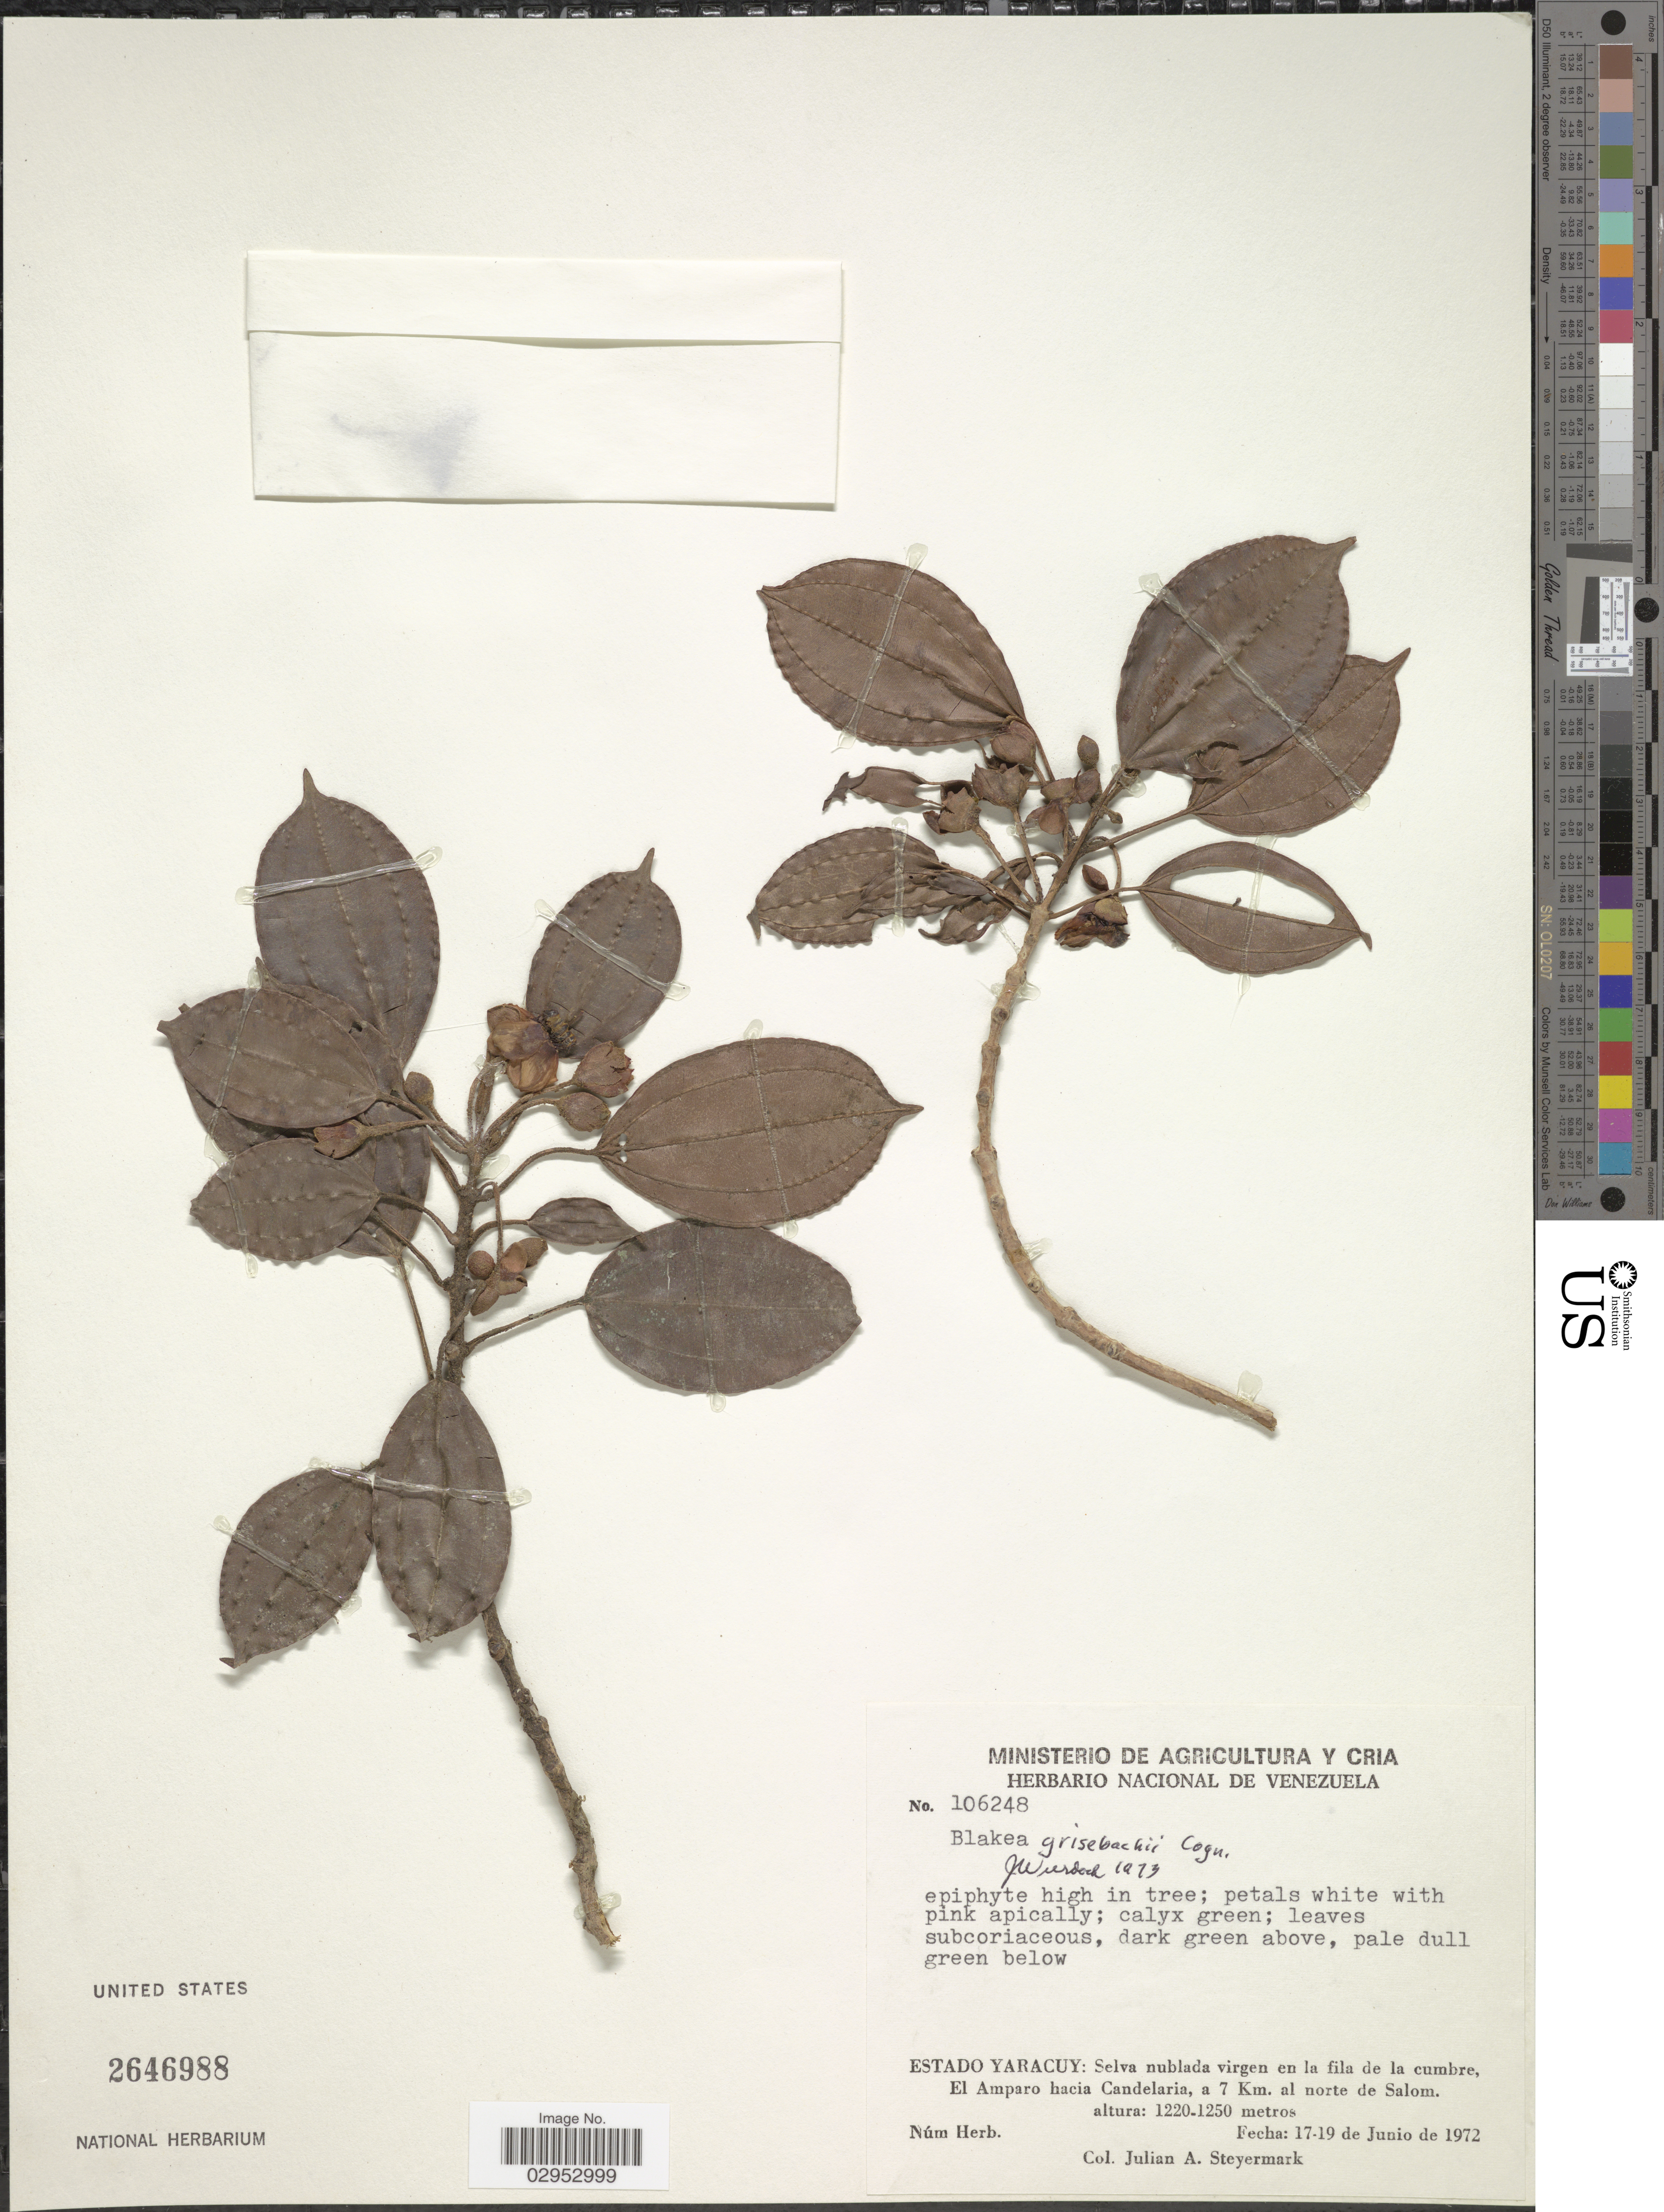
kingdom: Plantae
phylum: Tracheophyta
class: Magnoliopsida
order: Myrtales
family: Melastomataceae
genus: Blakea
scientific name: Blakea grisebachii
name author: Cogn.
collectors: J. Steyermark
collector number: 106248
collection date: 1972-06-17/1972-06-19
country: Venezuela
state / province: Yaracuy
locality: Selva nublada virgen en la fila de la cumbre, El Amparo hacia Candelaria, a 7 Km. al norte de Salom.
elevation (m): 1220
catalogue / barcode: US 2646988